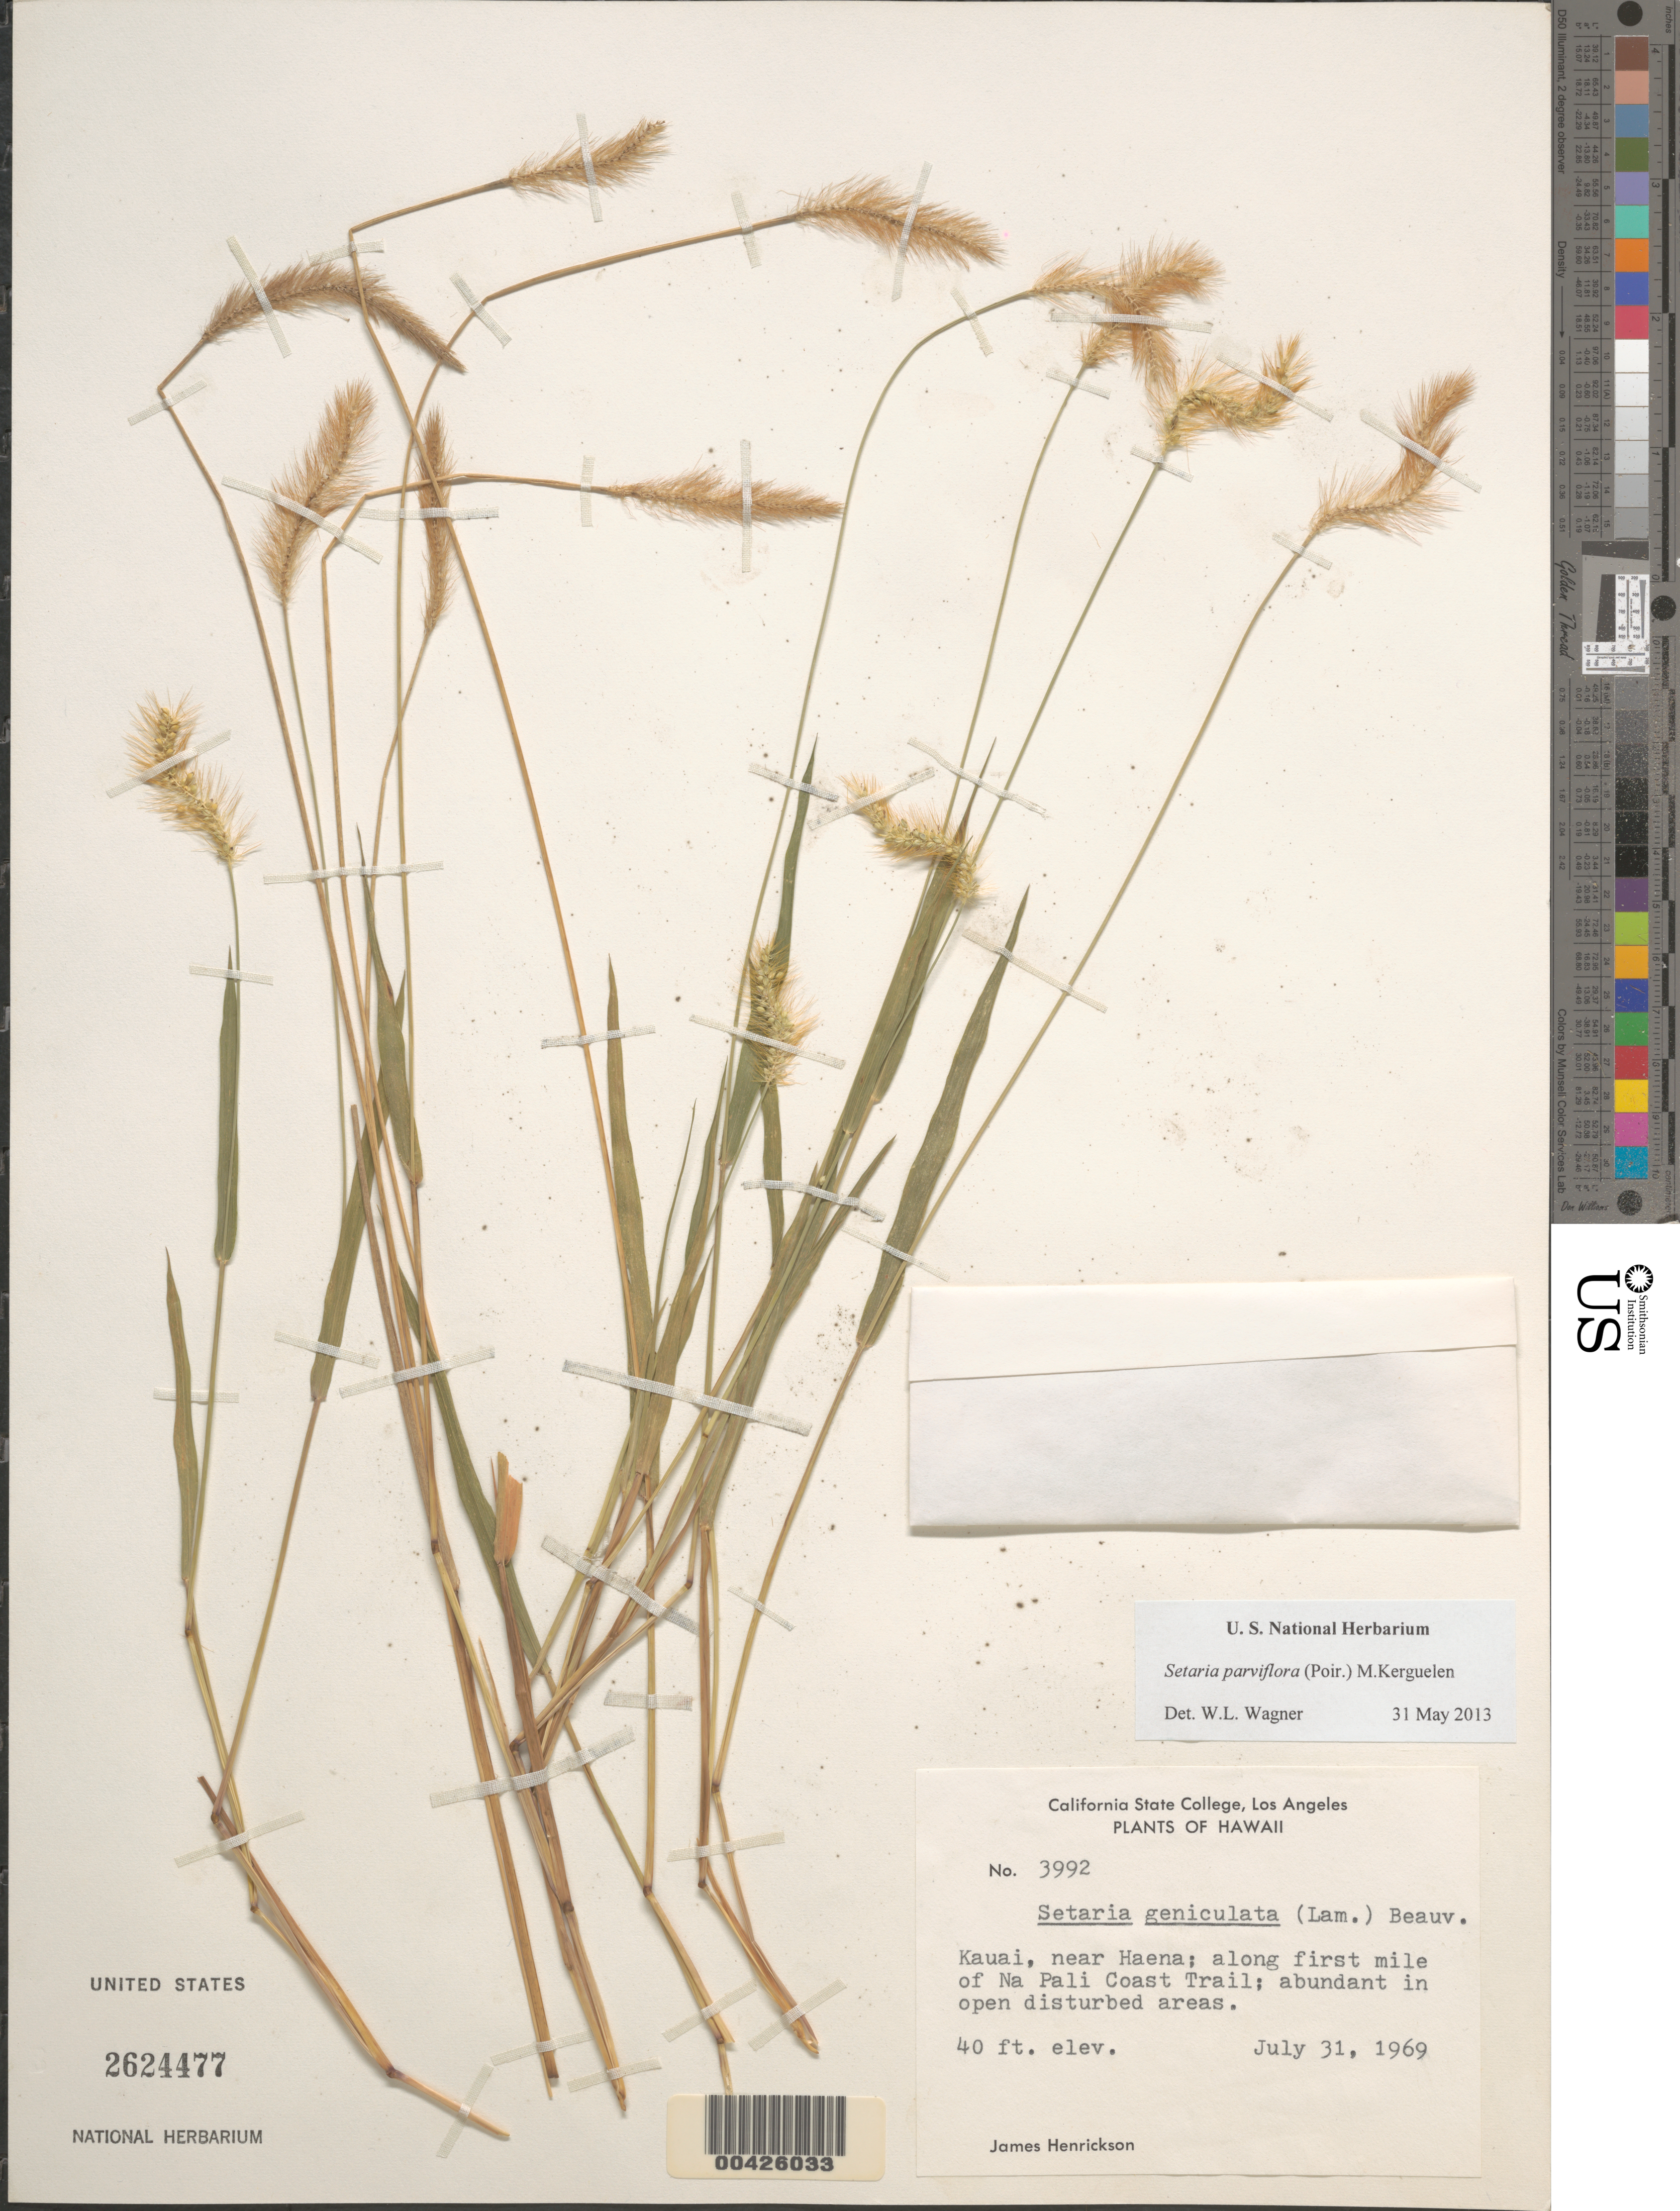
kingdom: Plantae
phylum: Tracheophyta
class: Liliopsida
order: Poales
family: Poaceae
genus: Setaria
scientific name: Setaria parviflora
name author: (Poir.) Kerguélen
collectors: J. S. Henrickson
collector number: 3992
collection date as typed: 31 Jul 1969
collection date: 1969-07-31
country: United States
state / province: Hawaii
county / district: Kauai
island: Kaua'i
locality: Near Haena, along first mile of Na Pali Coast Trail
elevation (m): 12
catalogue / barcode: US 2624477